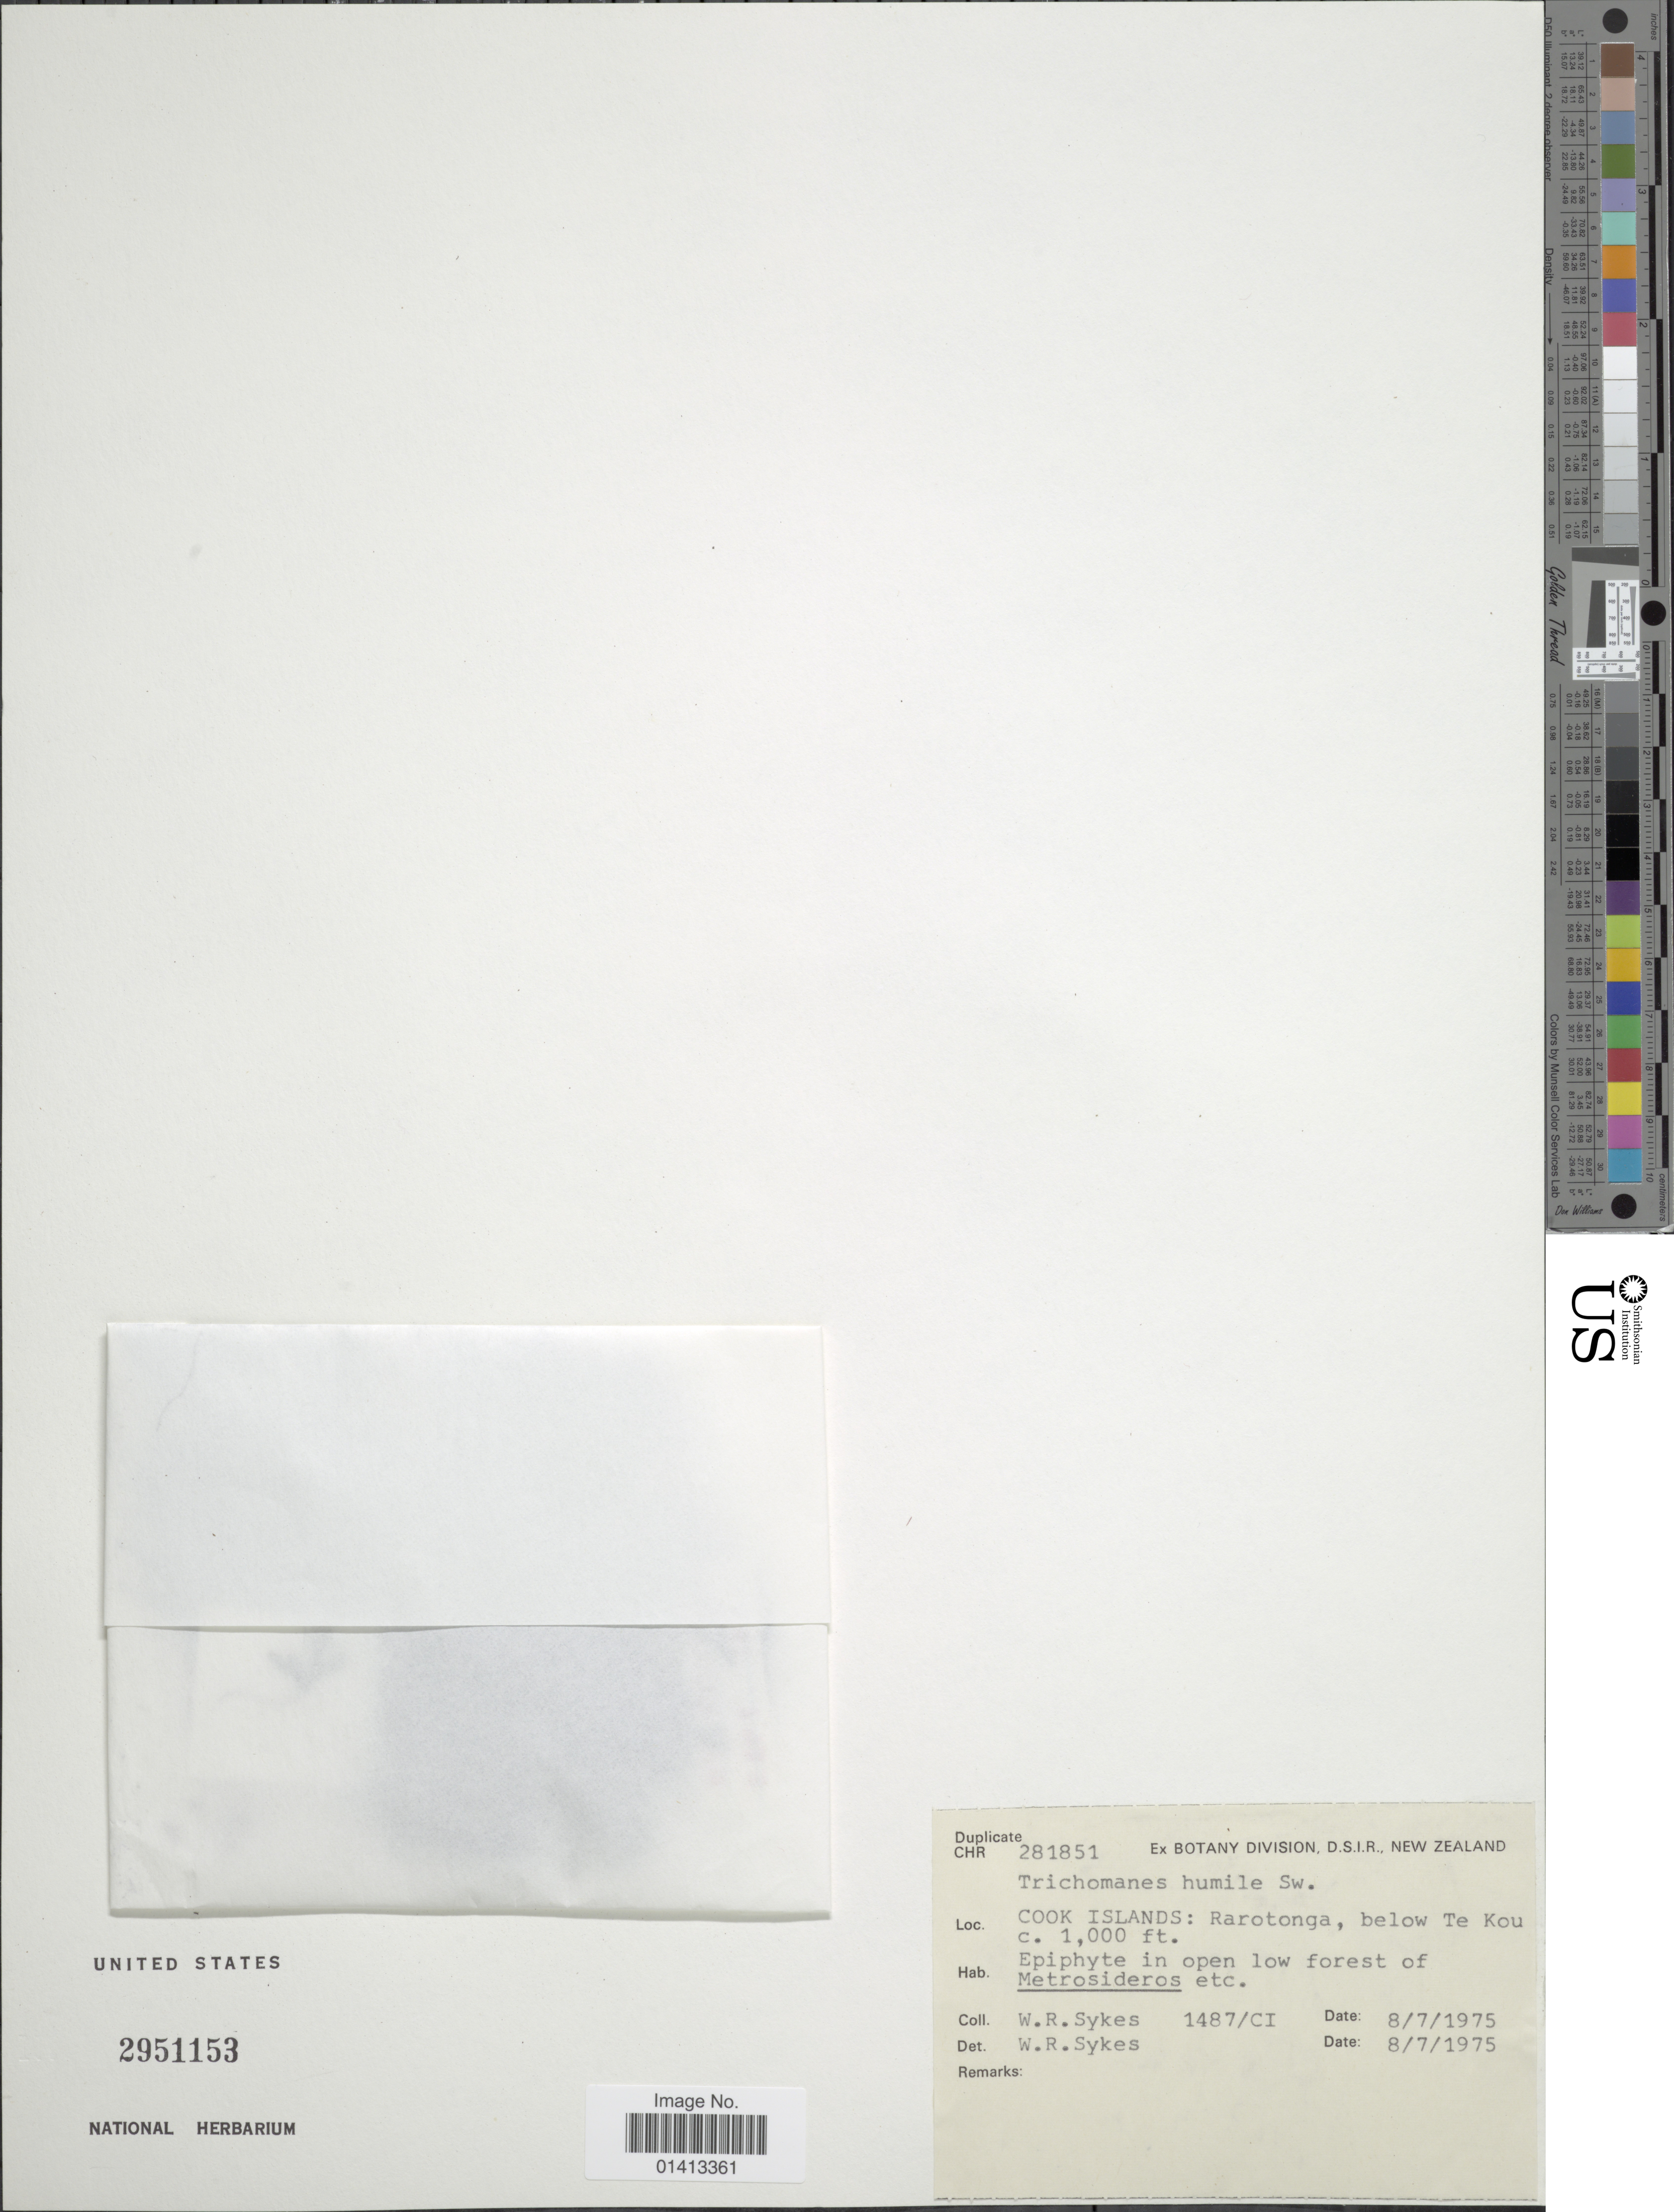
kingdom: Plantae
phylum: Tracheophyta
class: Polypodiopsida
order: Hymenophyllales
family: Hymenophyllaceae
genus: Crepidomanes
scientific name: Crepidomanes humilis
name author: (G. Forst.) Bosch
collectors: W. R. Sykes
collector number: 1487/CI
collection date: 1975-07-08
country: Cook Islands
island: Rarotonga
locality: Rarotonga, below Te Kou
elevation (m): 305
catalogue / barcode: US 2951153